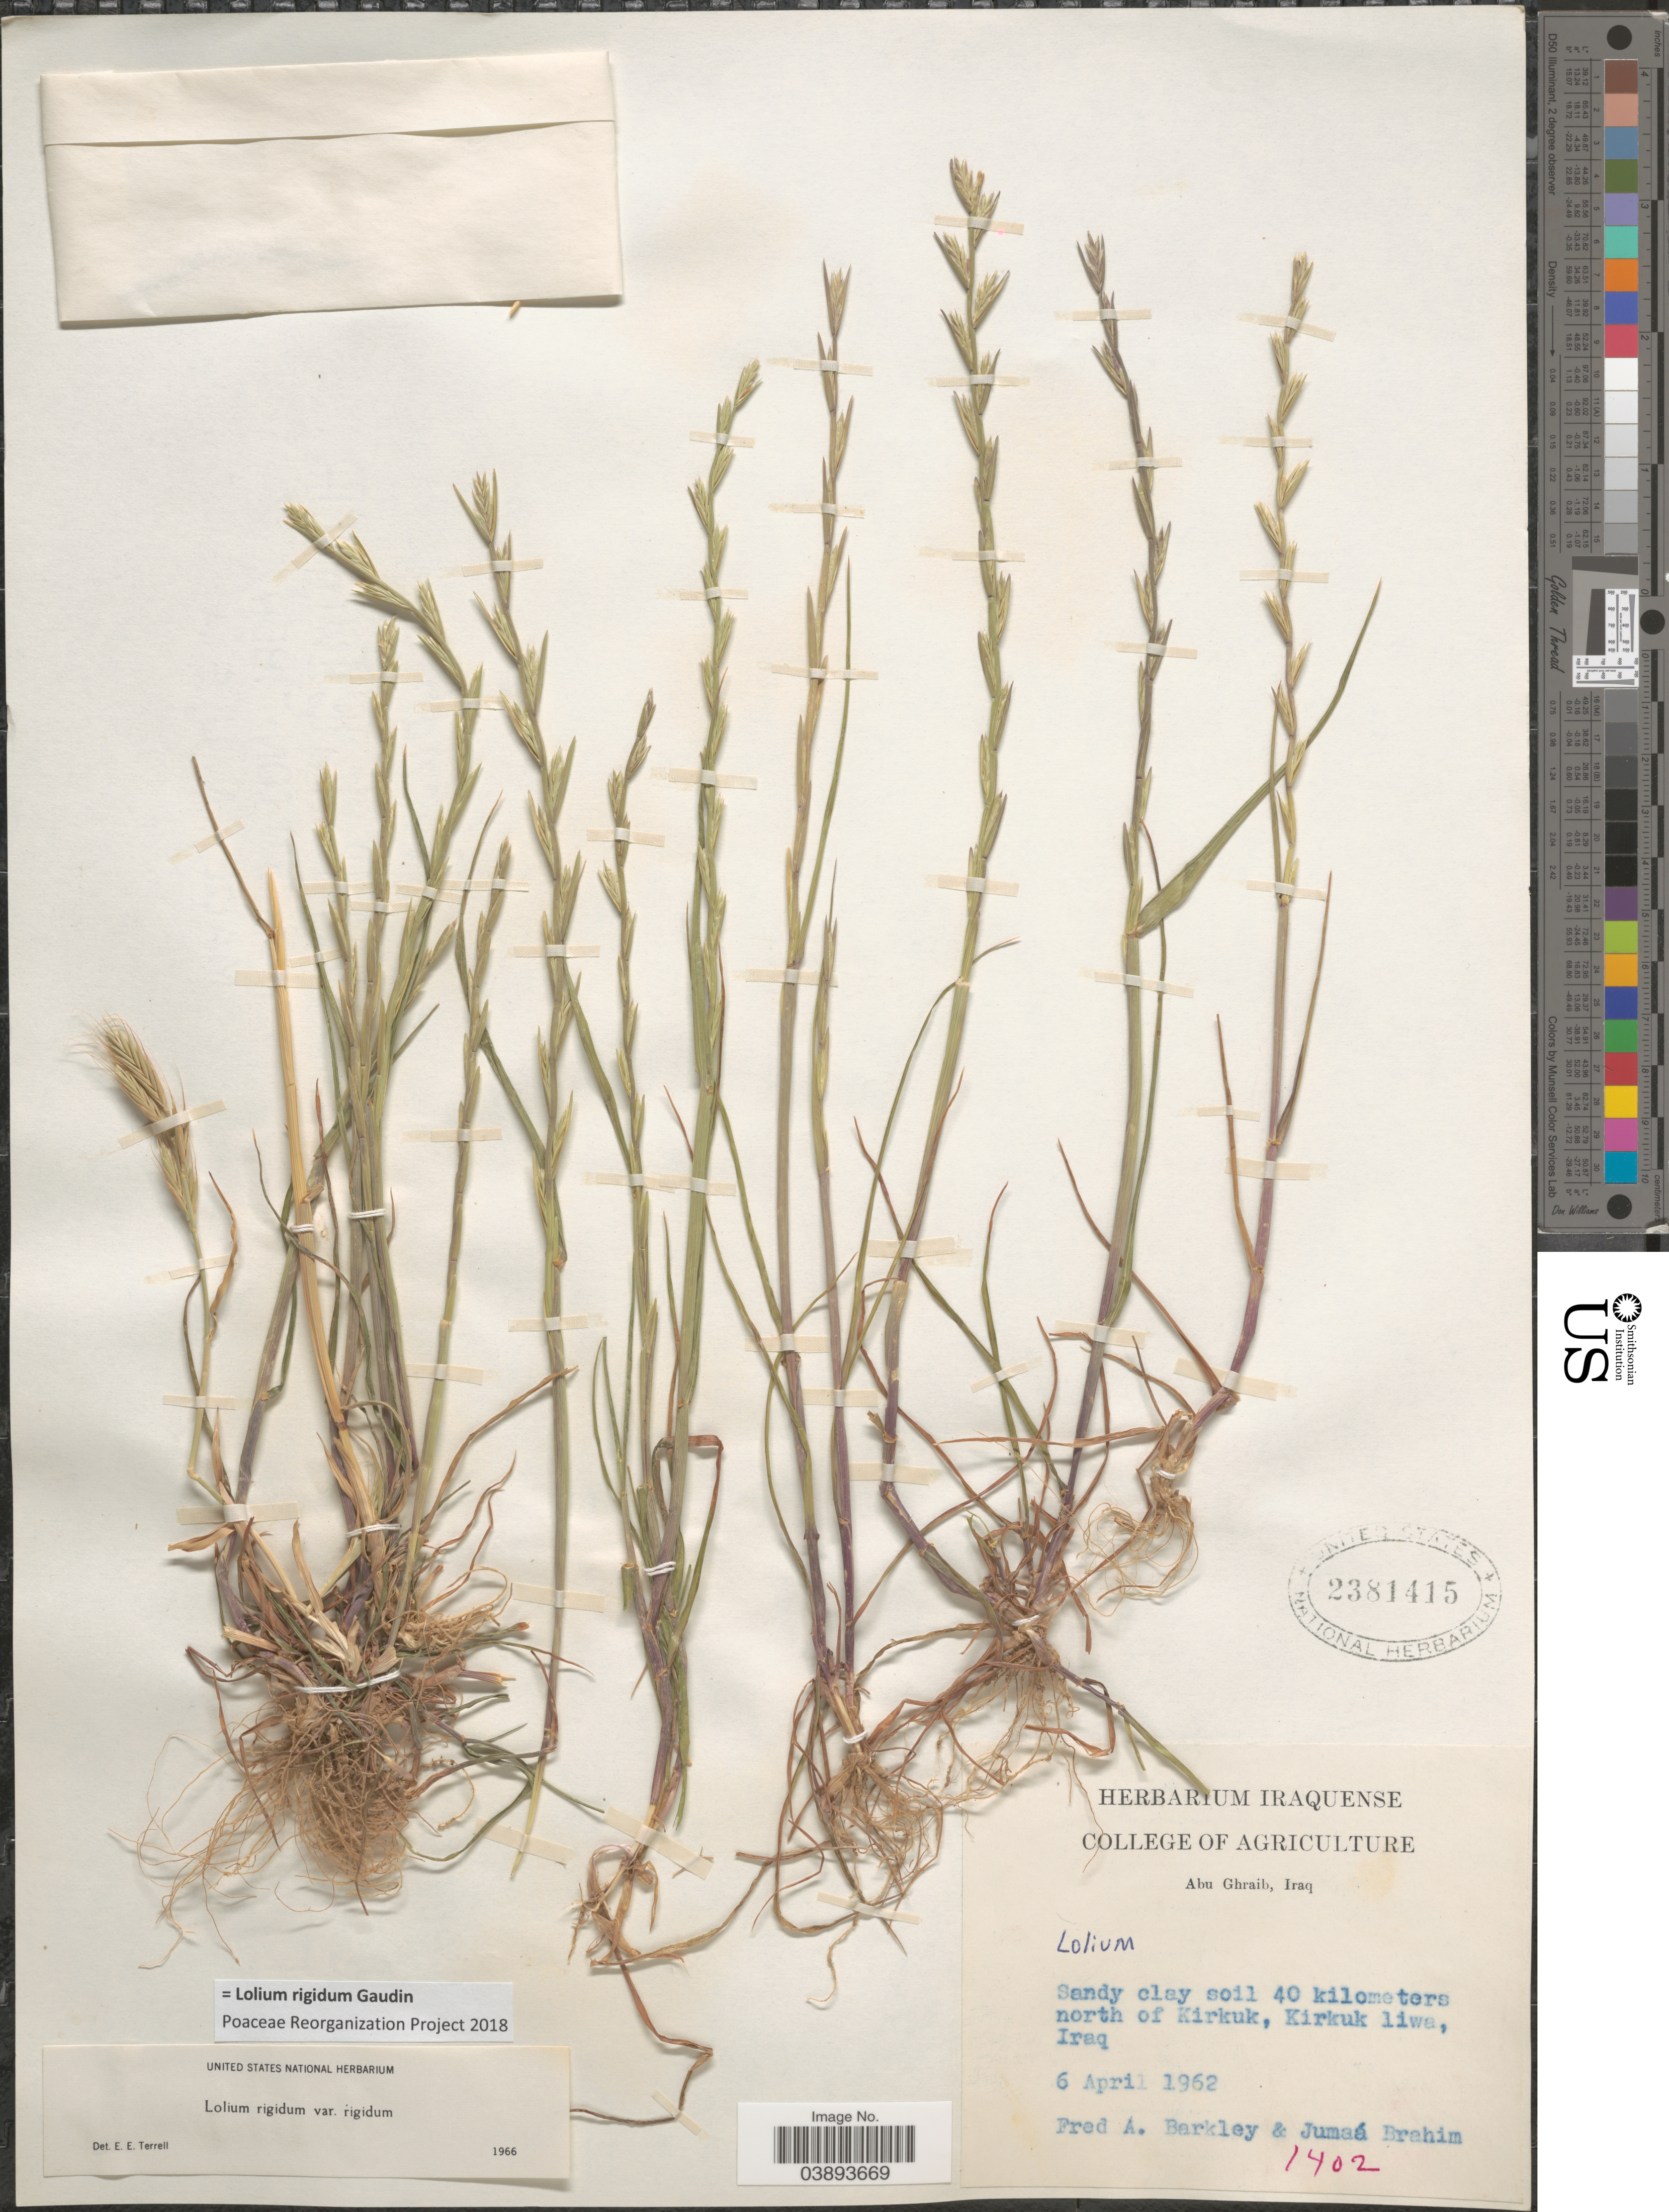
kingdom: Plantae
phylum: Tracheophyta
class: Liliopsida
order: Poales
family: Poaceae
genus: Lolium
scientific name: Lolium rigidum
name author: Gaudin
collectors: F. A. Barkley & Brahim M., J.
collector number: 1402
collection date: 1962-04-06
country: Iraq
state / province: Kirkūk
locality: Sandy clay soil 40 kilometers north of Kirkuk, Kirkuk Liwa.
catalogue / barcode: US 2381415